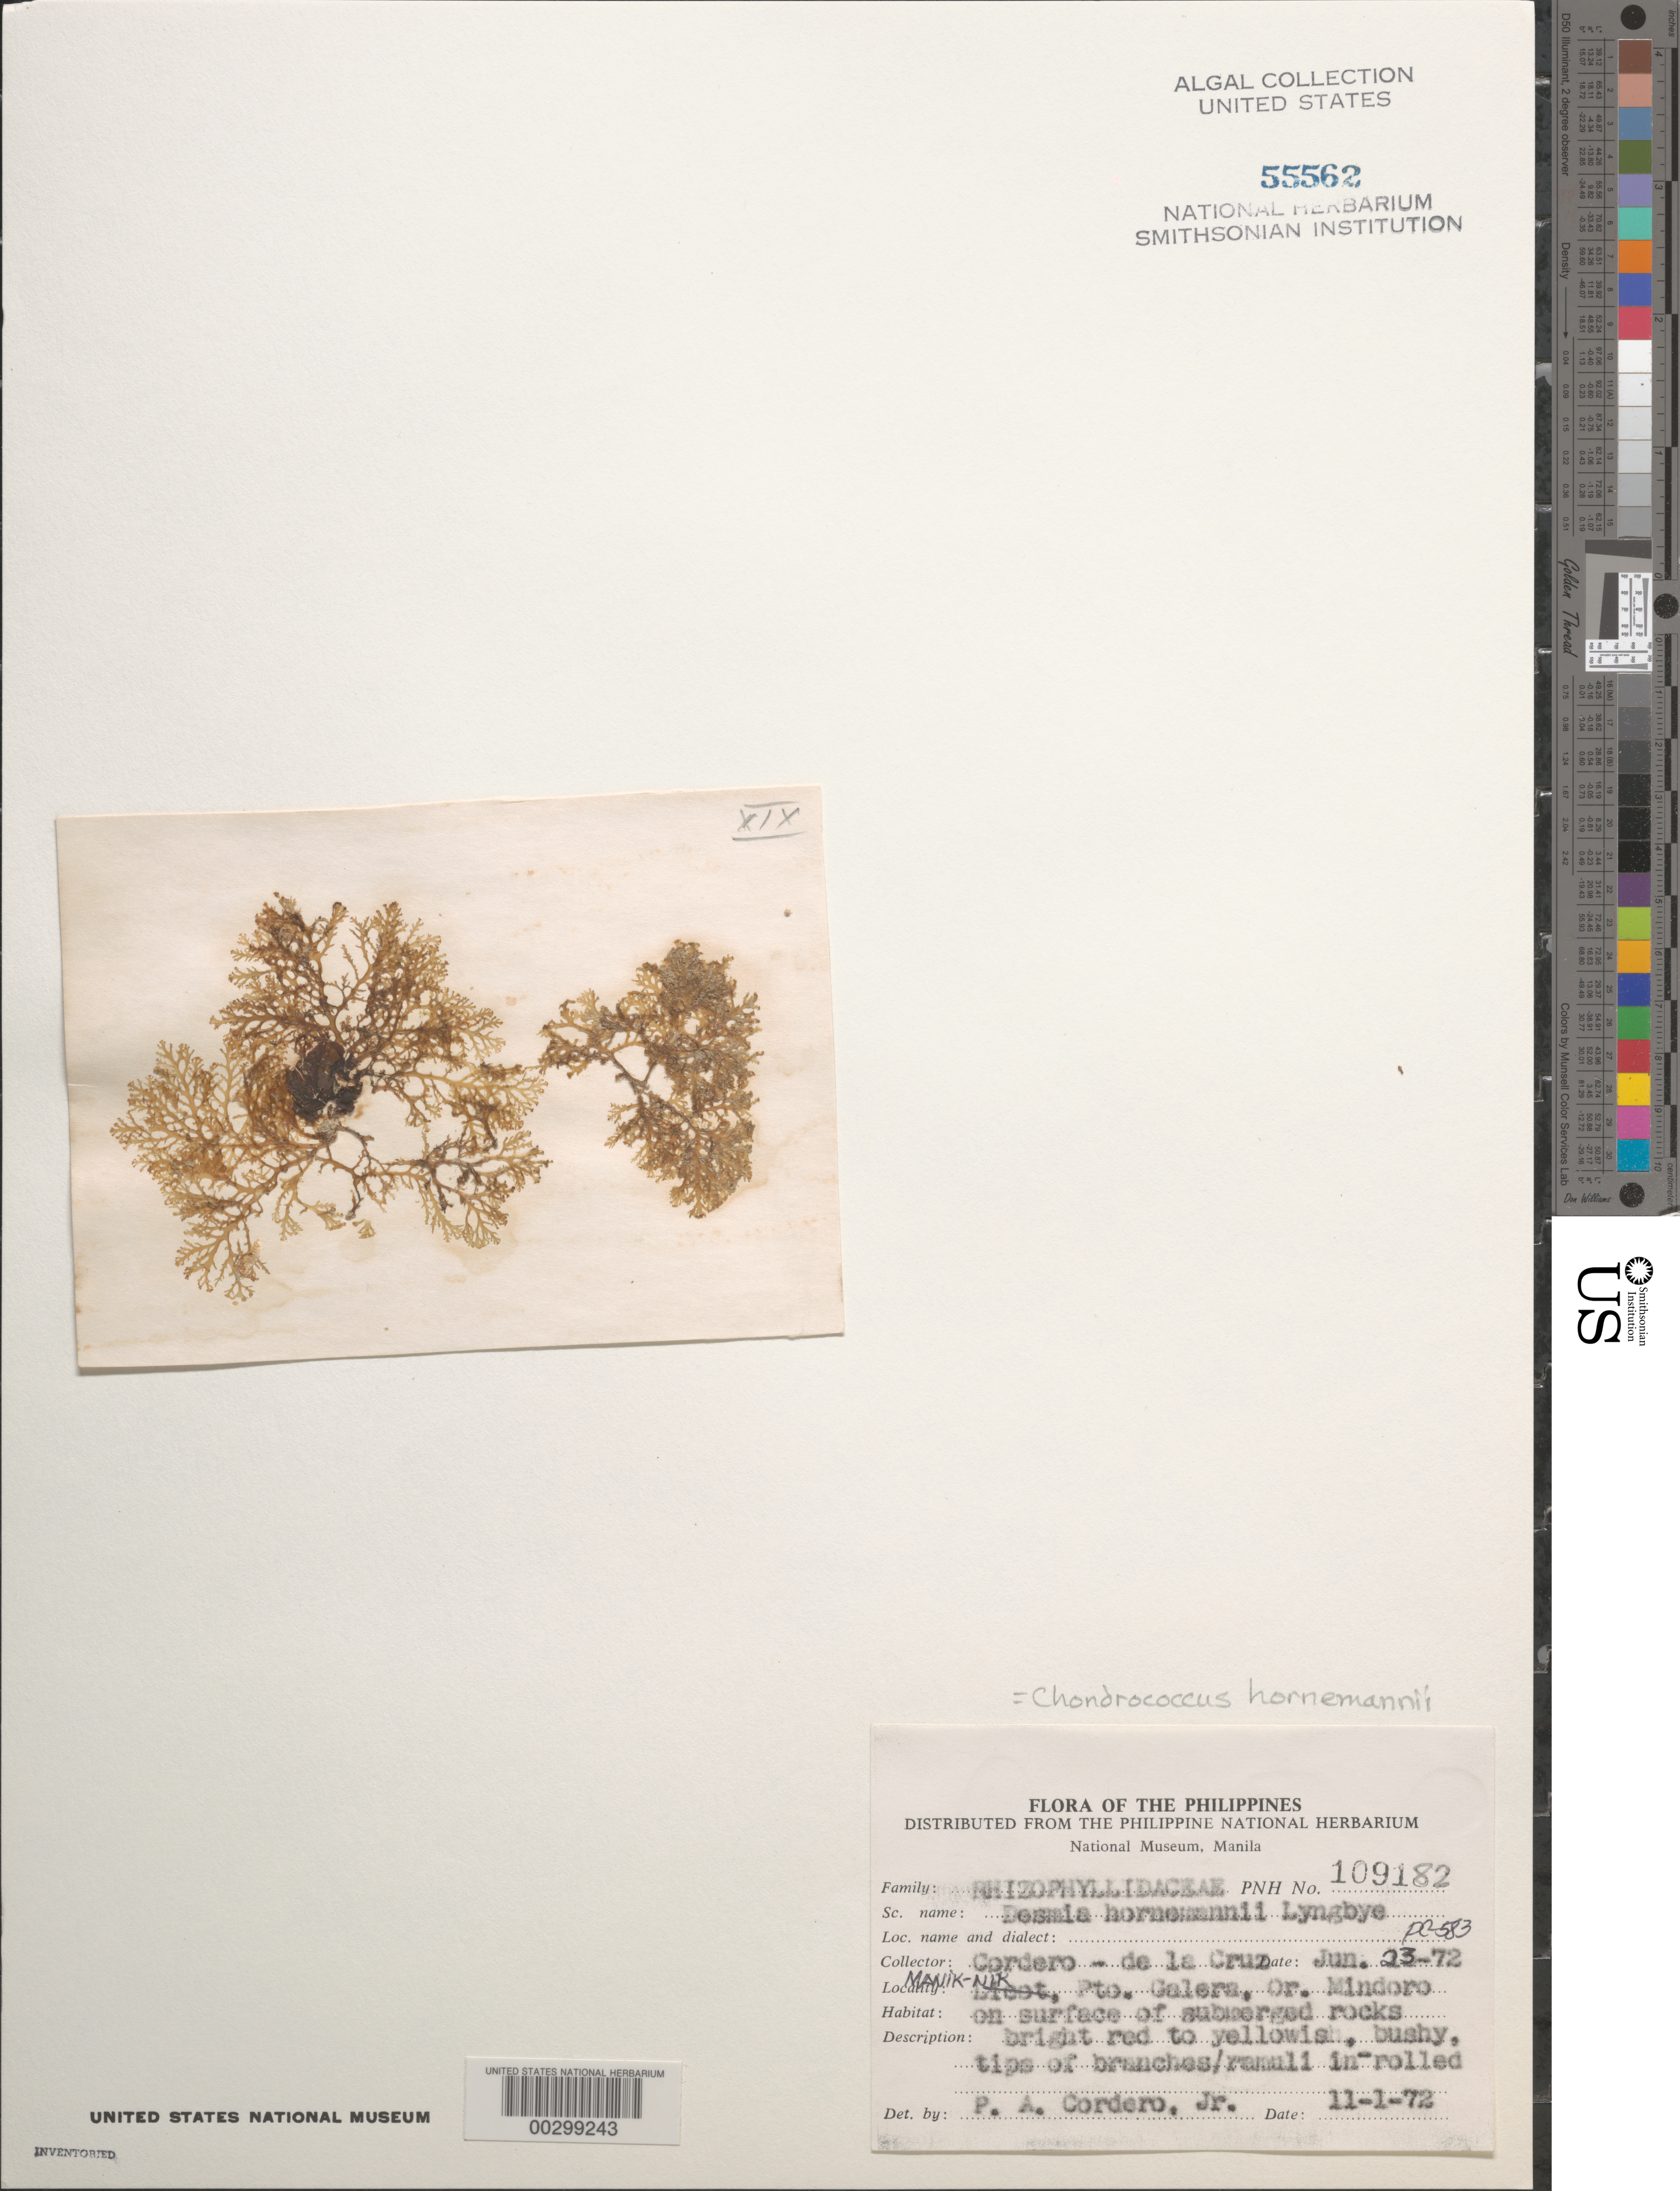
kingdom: Plantae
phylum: Rhodophyta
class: Florideophyceae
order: Gigartinales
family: Rhizophyllidaceae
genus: Portieria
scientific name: Portieria hornemannii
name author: (Lyngbye) P.C. Silva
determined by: Algae name updating Project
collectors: P. A. Cordero & F. de la Cruz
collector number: PC-583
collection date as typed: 23 Jun 1972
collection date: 1972-06-23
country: Philippines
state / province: Mimaropa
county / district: Mindoro Oriental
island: Mindoro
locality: Manik-Nik, Puerto Galera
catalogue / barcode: US 55562